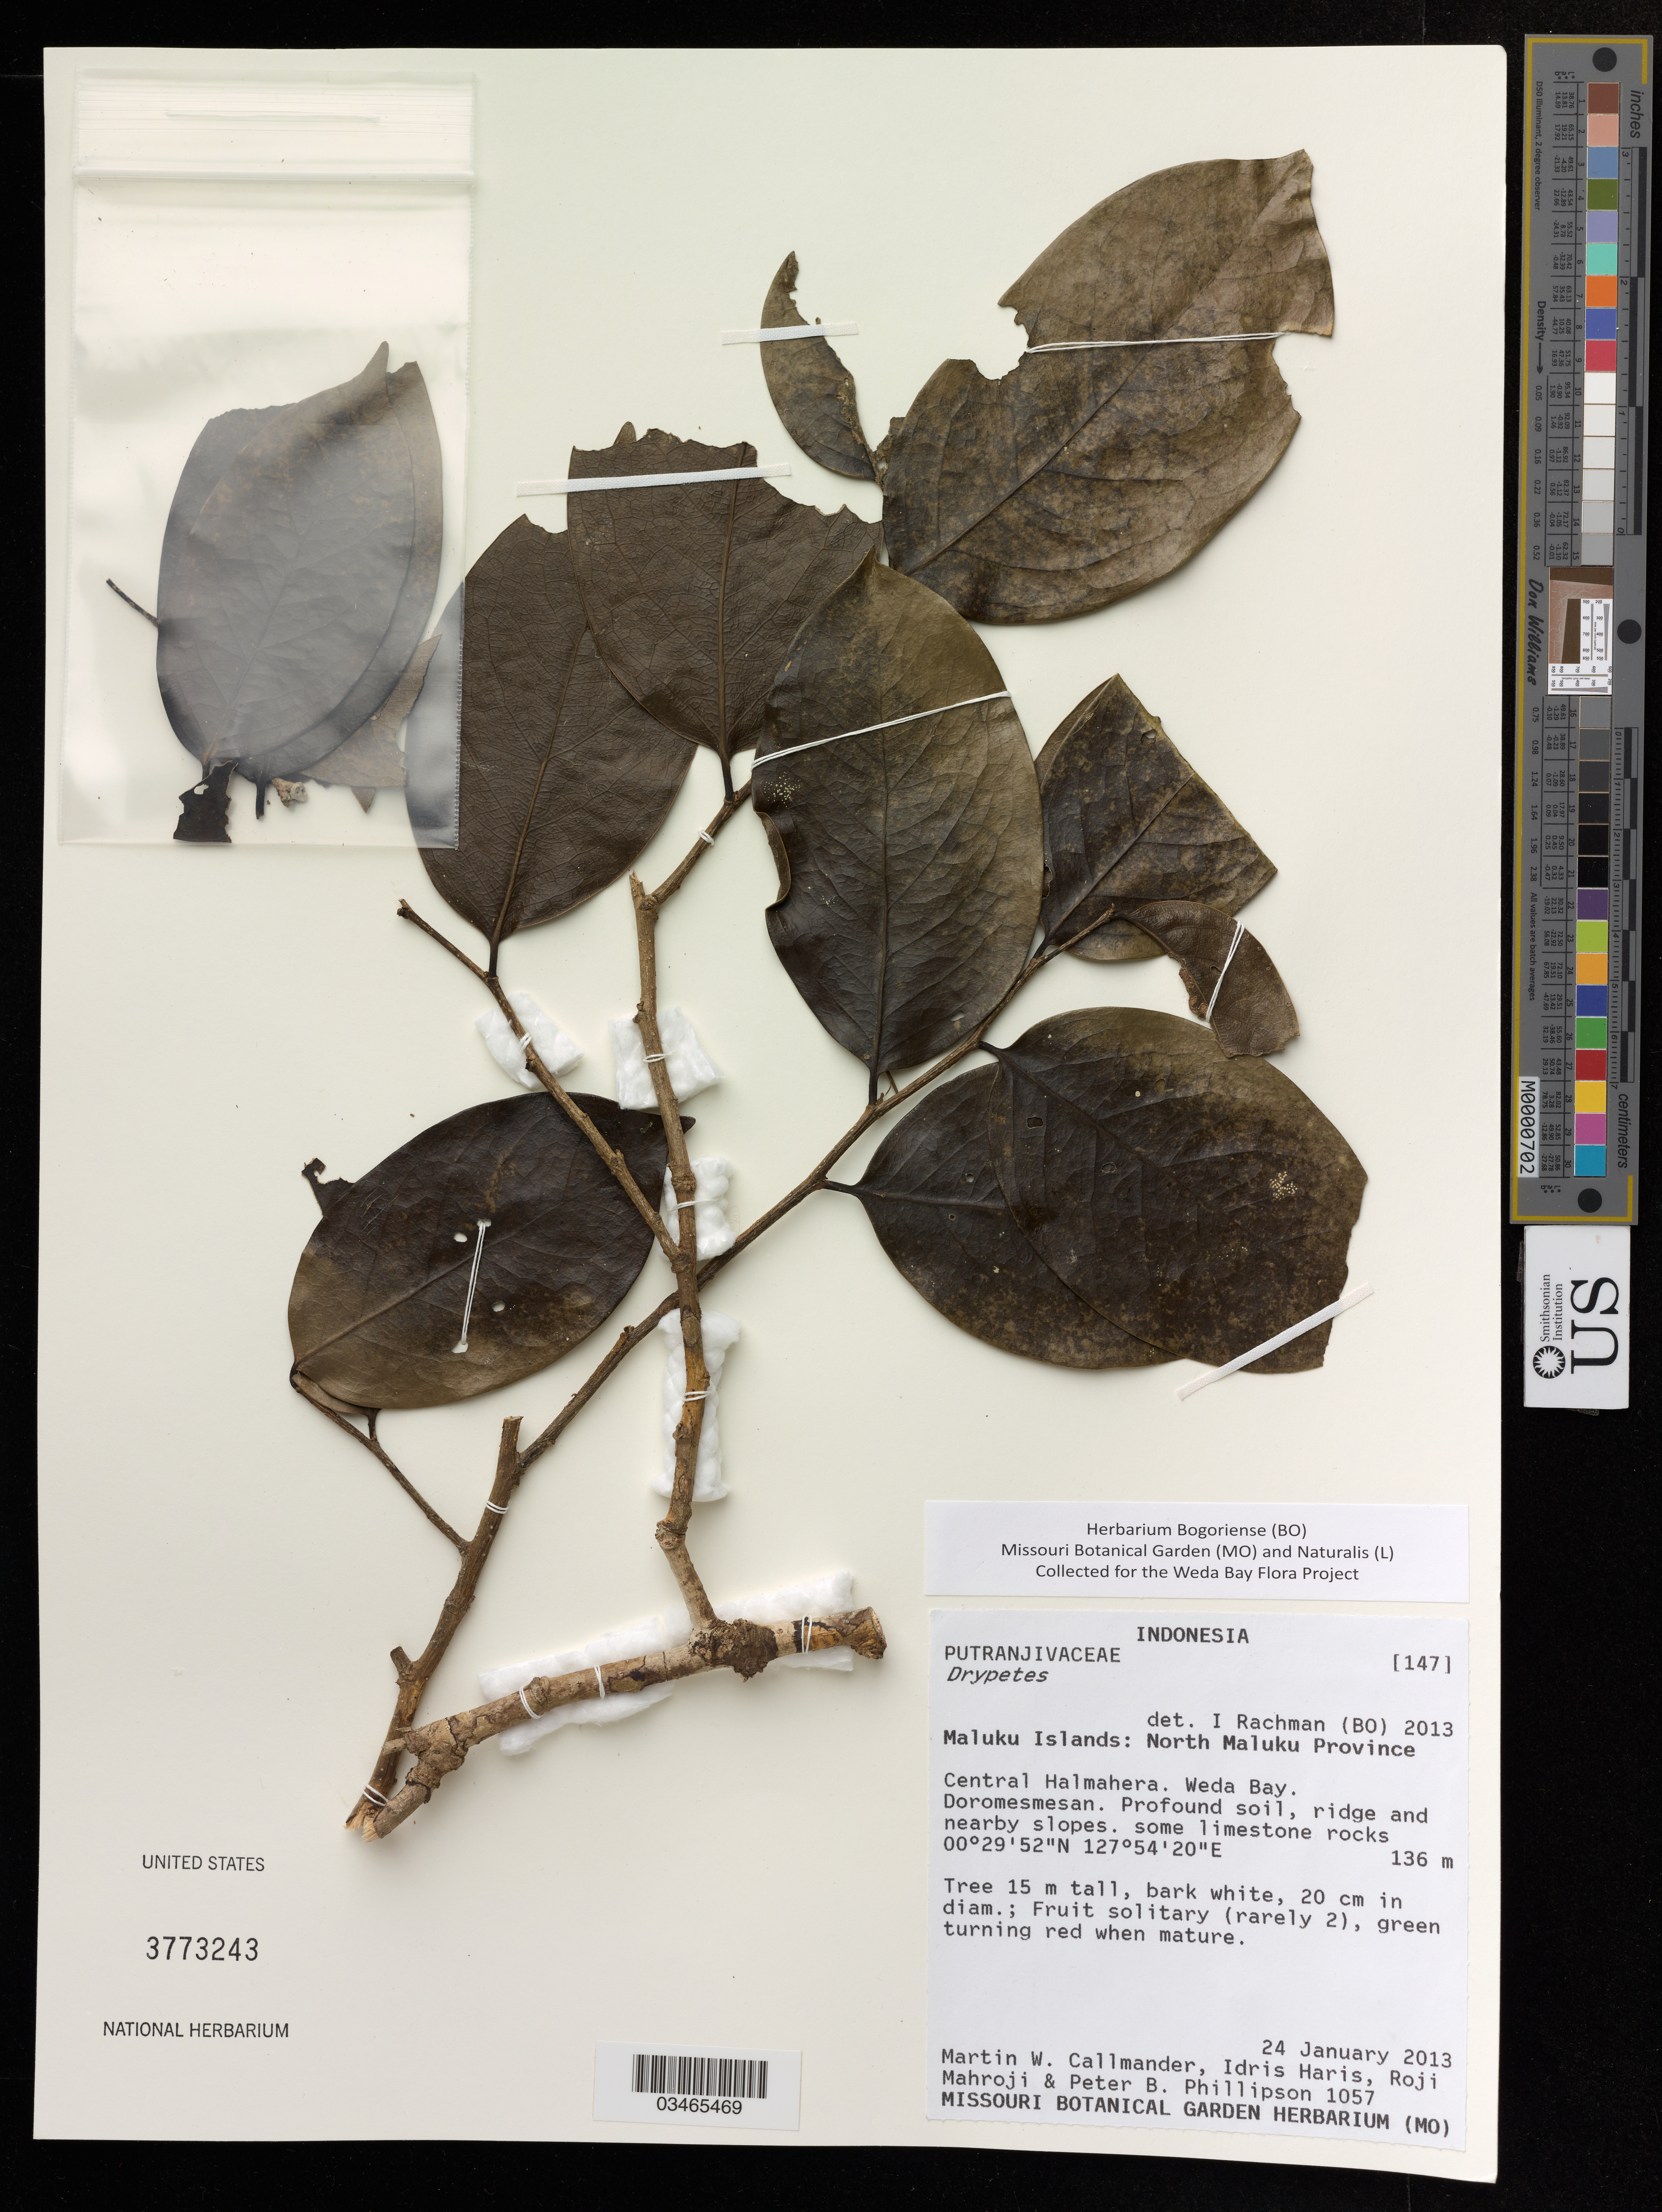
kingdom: Plantae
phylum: Tracheophyta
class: Magnoliopsida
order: Malpighiales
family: Putranjivaceae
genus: Drypetes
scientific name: Drypetes sp.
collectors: M. Callmander, I. Haris, R. Mahroji & P. B. Phillipson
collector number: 1057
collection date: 2013-01-24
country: Indonesia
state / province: Maluku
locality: Maluku Islands: North Maluku Province. Central Halmahera. Weda Bay. Doromesmesan.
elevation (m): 136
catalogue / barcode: US 3773243